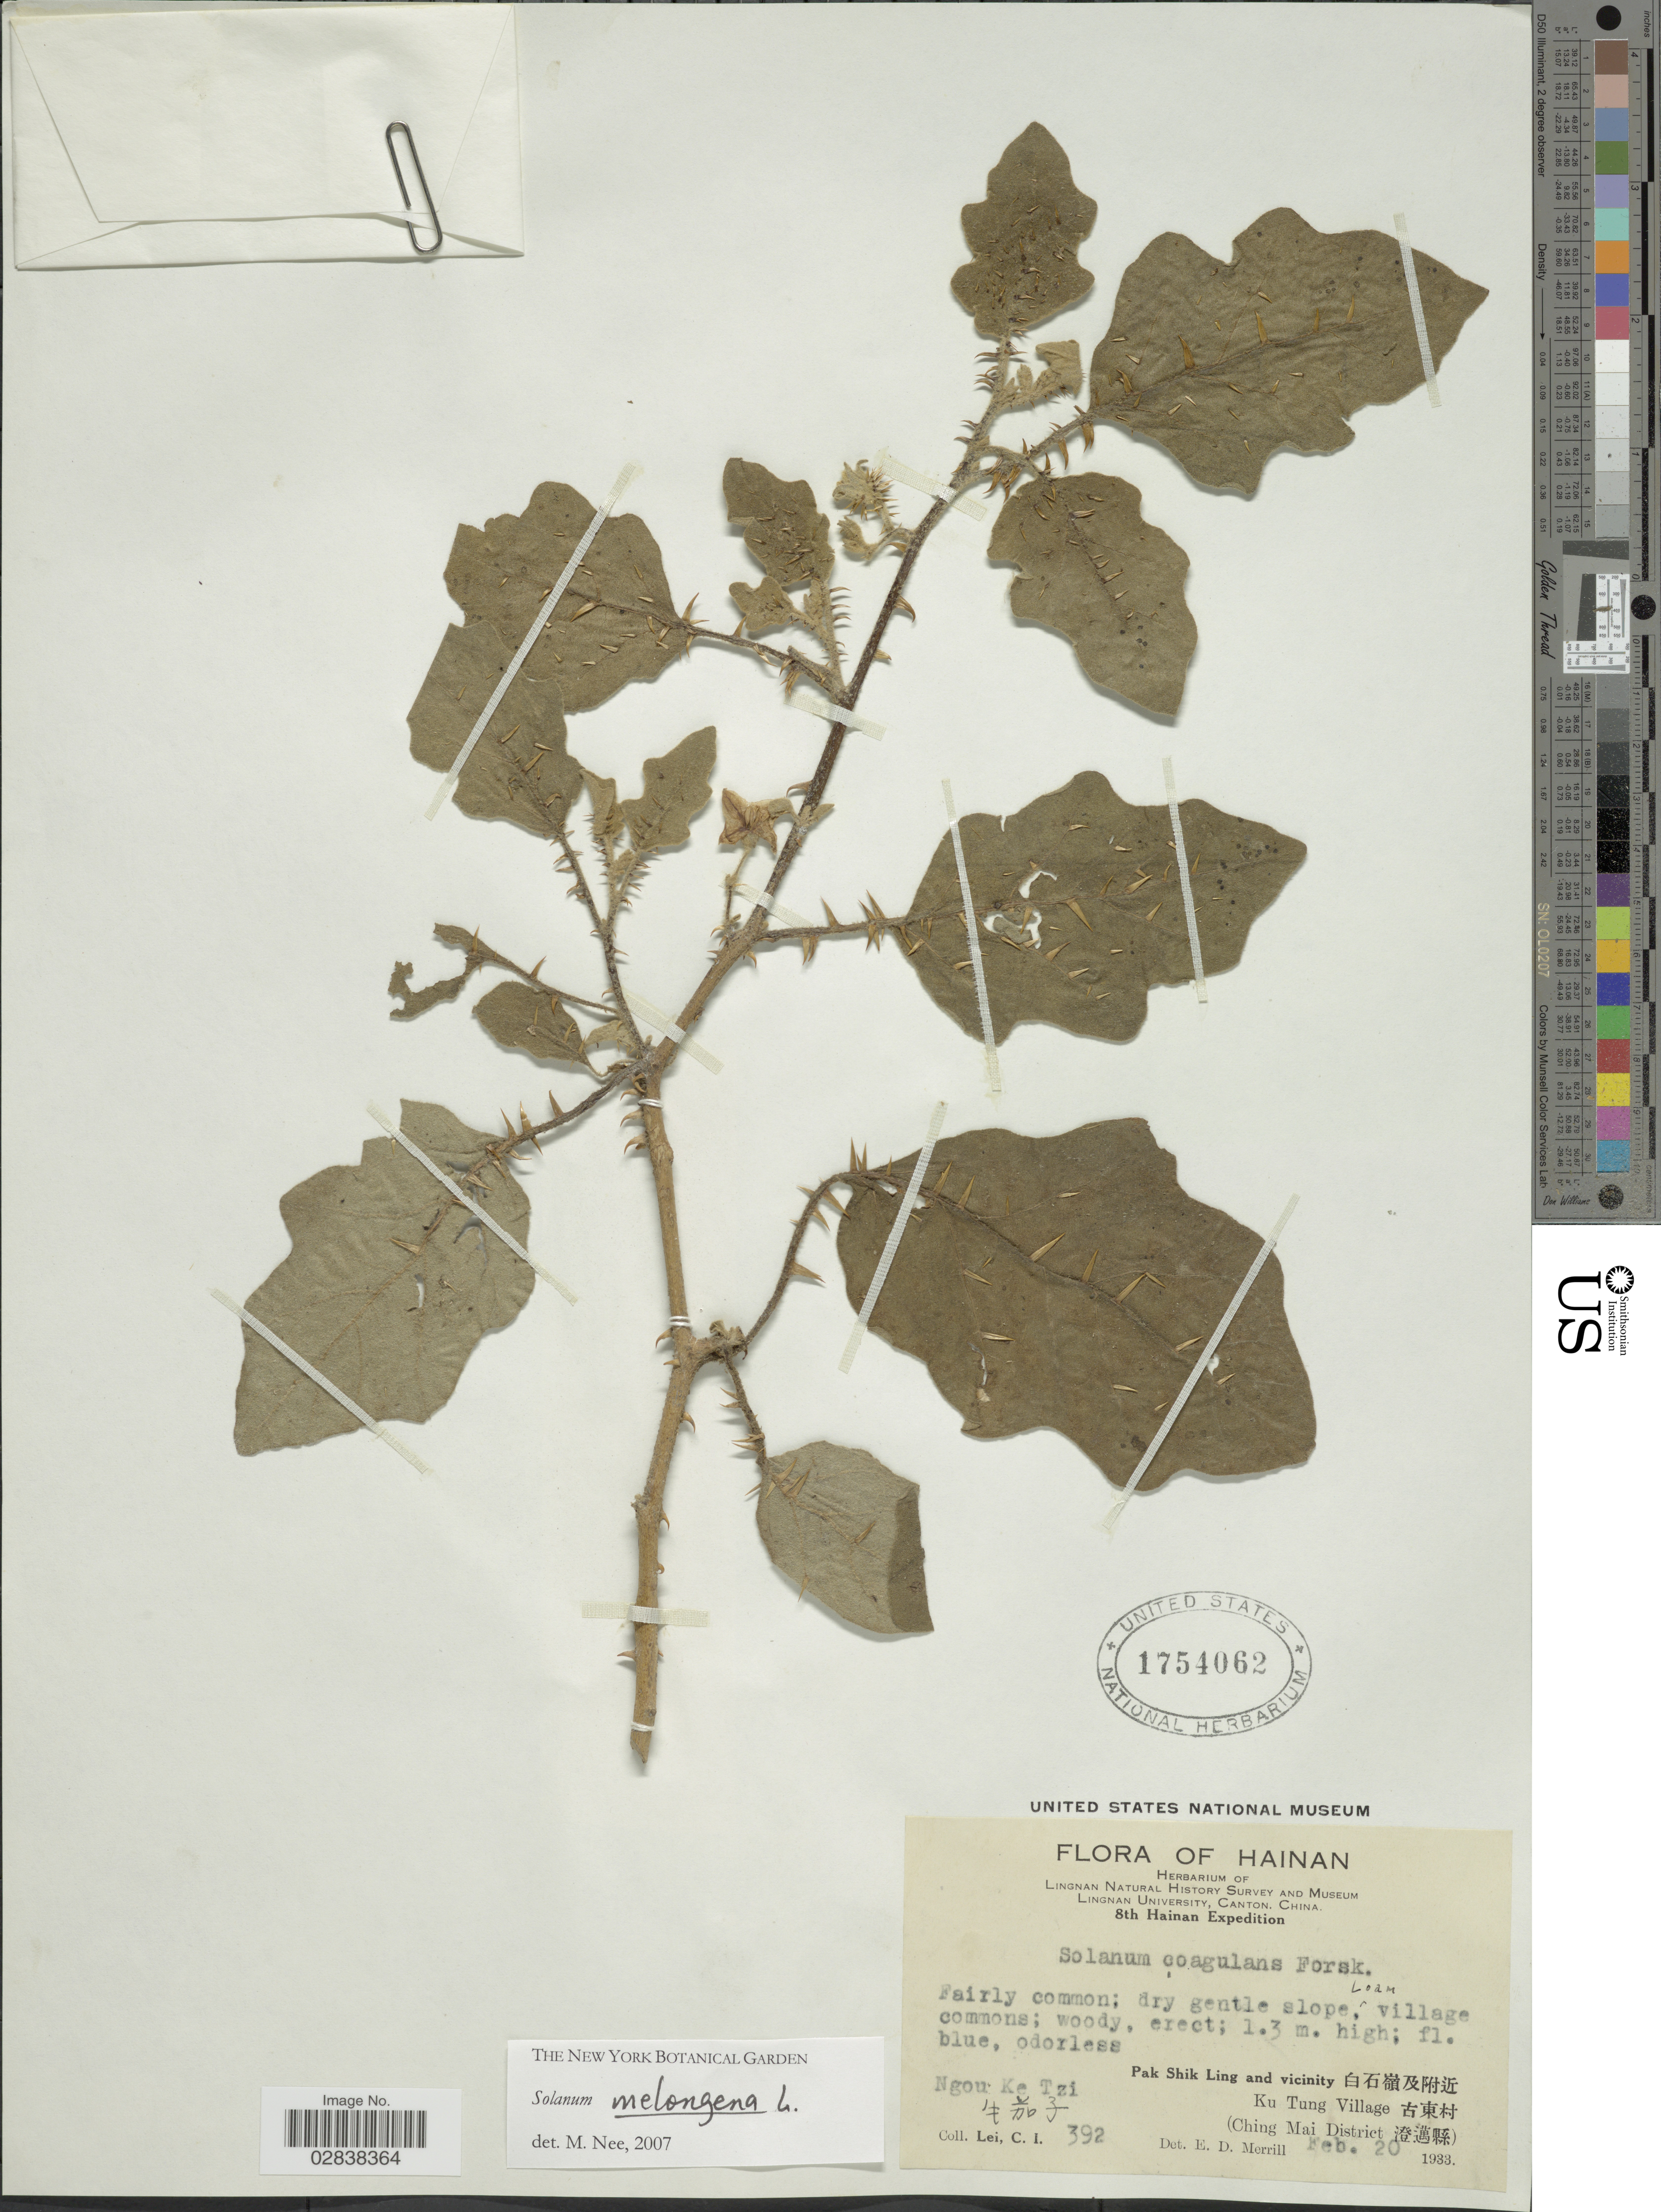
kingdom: Plantae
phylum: Tracheophyta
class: Magnoliopsida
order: Solanales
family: Solanaceae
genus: Solanum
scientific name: Solanum melongena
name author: L.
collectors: C. I. Lei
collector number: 392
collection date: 1933-02-20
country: China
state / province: Hainan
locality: Pak Shik Ling and vicinity X, Ku Tung Village X, Ching Mai District X, Ngou Ke Tzi X.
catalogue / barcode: US 1754062